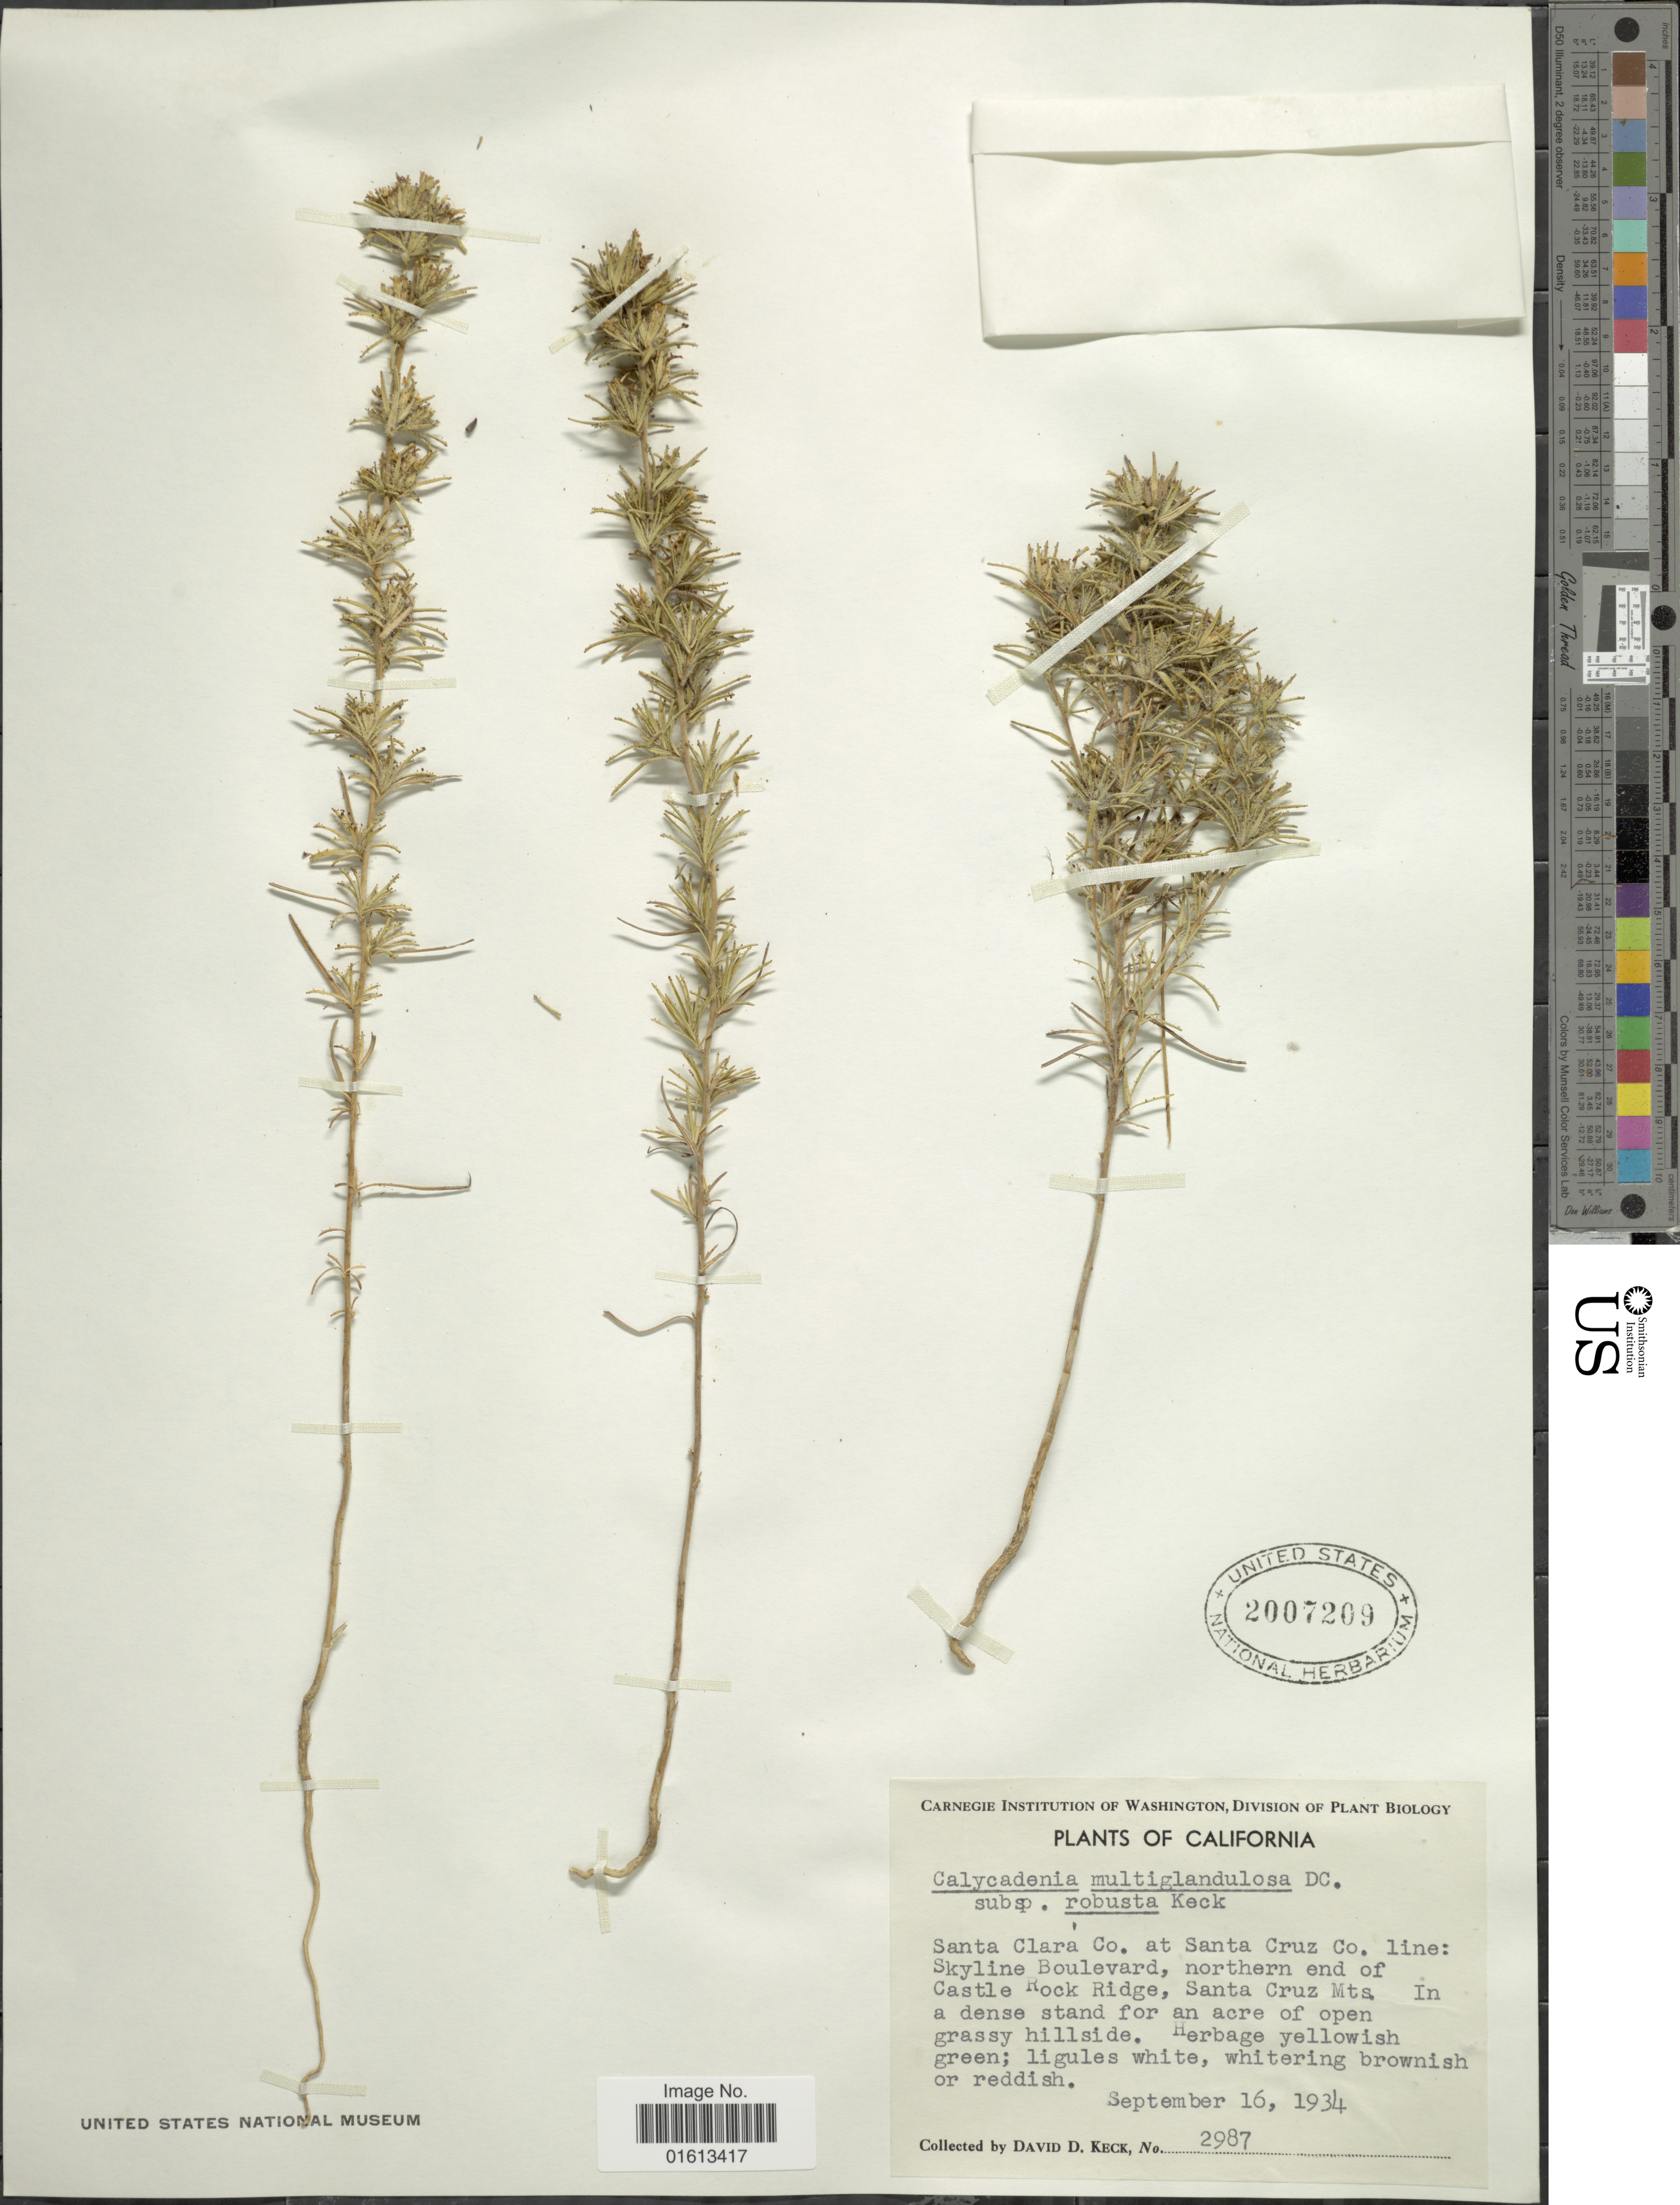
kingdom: Plantae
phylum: Tracheophyta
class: Magnoliopsida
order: Asterales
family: Asteraceae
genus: Calycadenia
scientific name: Calycadenia multiglandulosa subsp. robusta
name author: D.D. Keck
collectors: D. D. Keck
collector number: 2987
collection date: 1934-09-16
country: United States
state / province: California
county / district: Santa Cruz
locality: Santa Clara Co., at Santa Cruz Co. line: Skyline Boulevard, northern end of Castle Rock Ridge, Santa Cruz Mts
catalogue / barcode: US 2007209